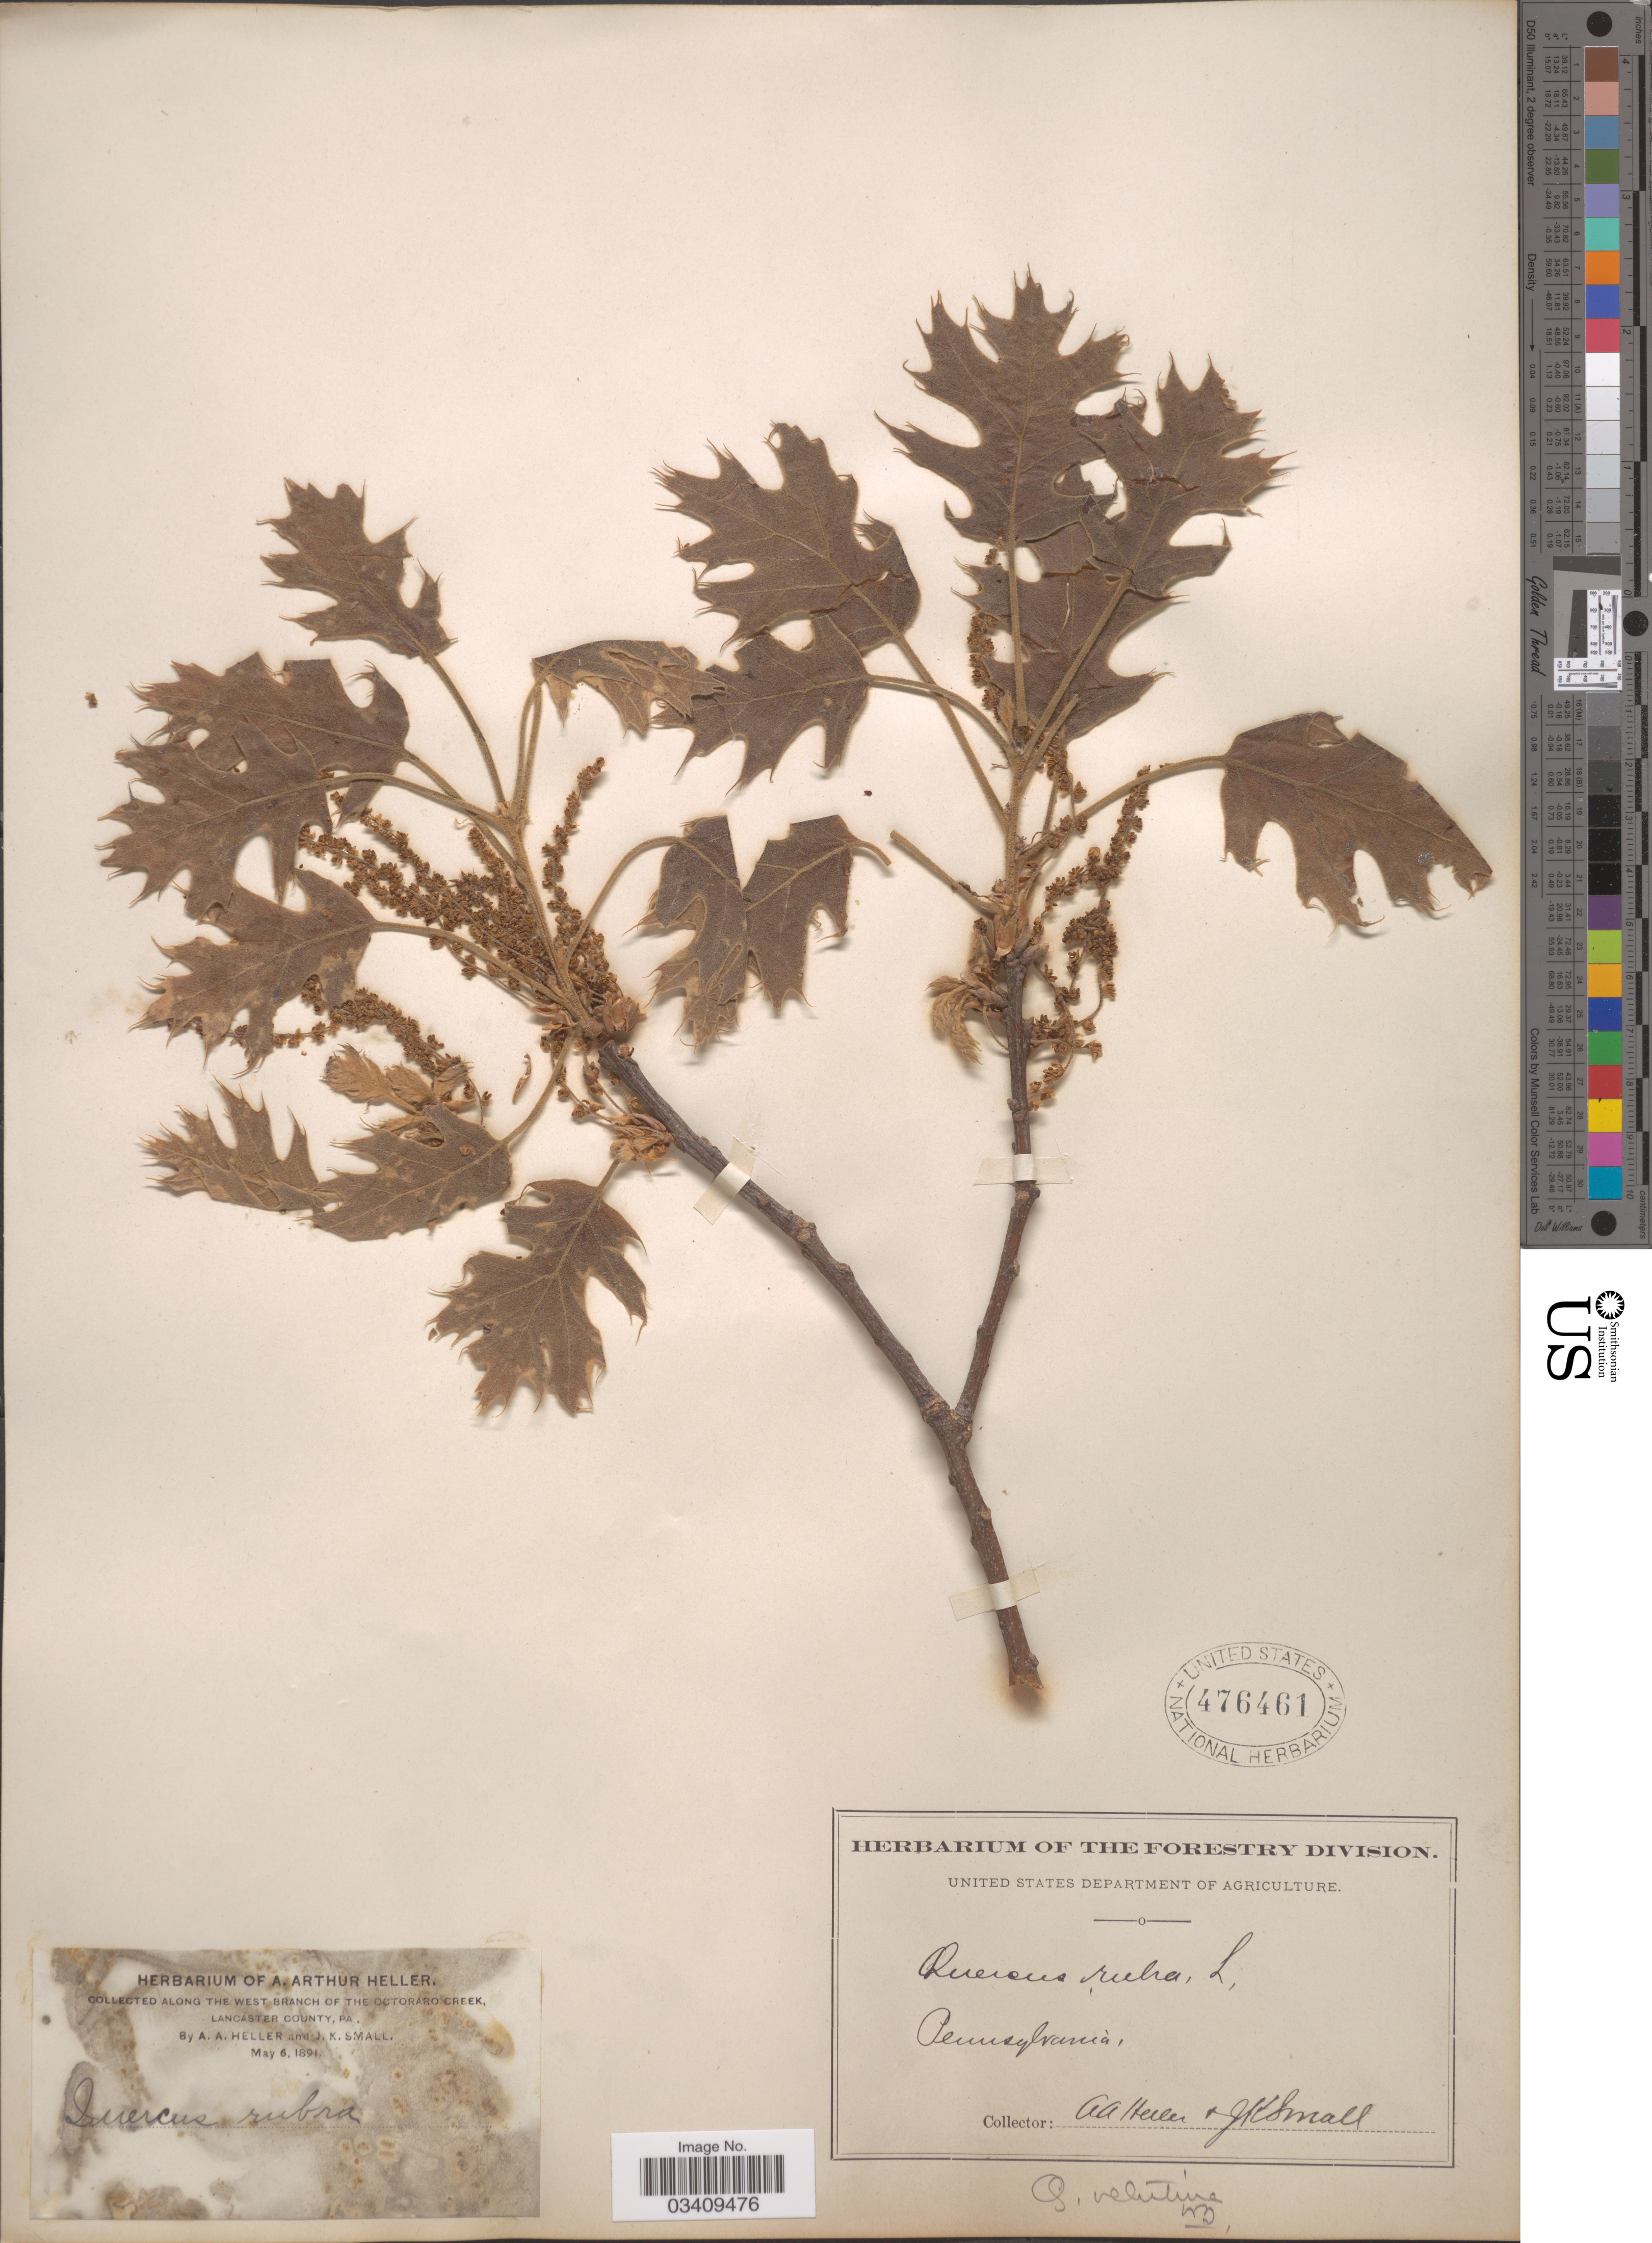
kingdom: Plantae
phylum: Tracheophyta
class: Magnoliopsida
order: Fagales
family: Fagaceae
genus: Quercus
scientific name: Quercus velutina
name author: Lam.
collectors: A. A. Heller & J. K. Small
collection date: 1891-05-06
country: United States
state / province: Pennsylvania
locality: Along the west branch of the Octoraro Creek, Lancaster Co.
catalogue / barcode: US 476461